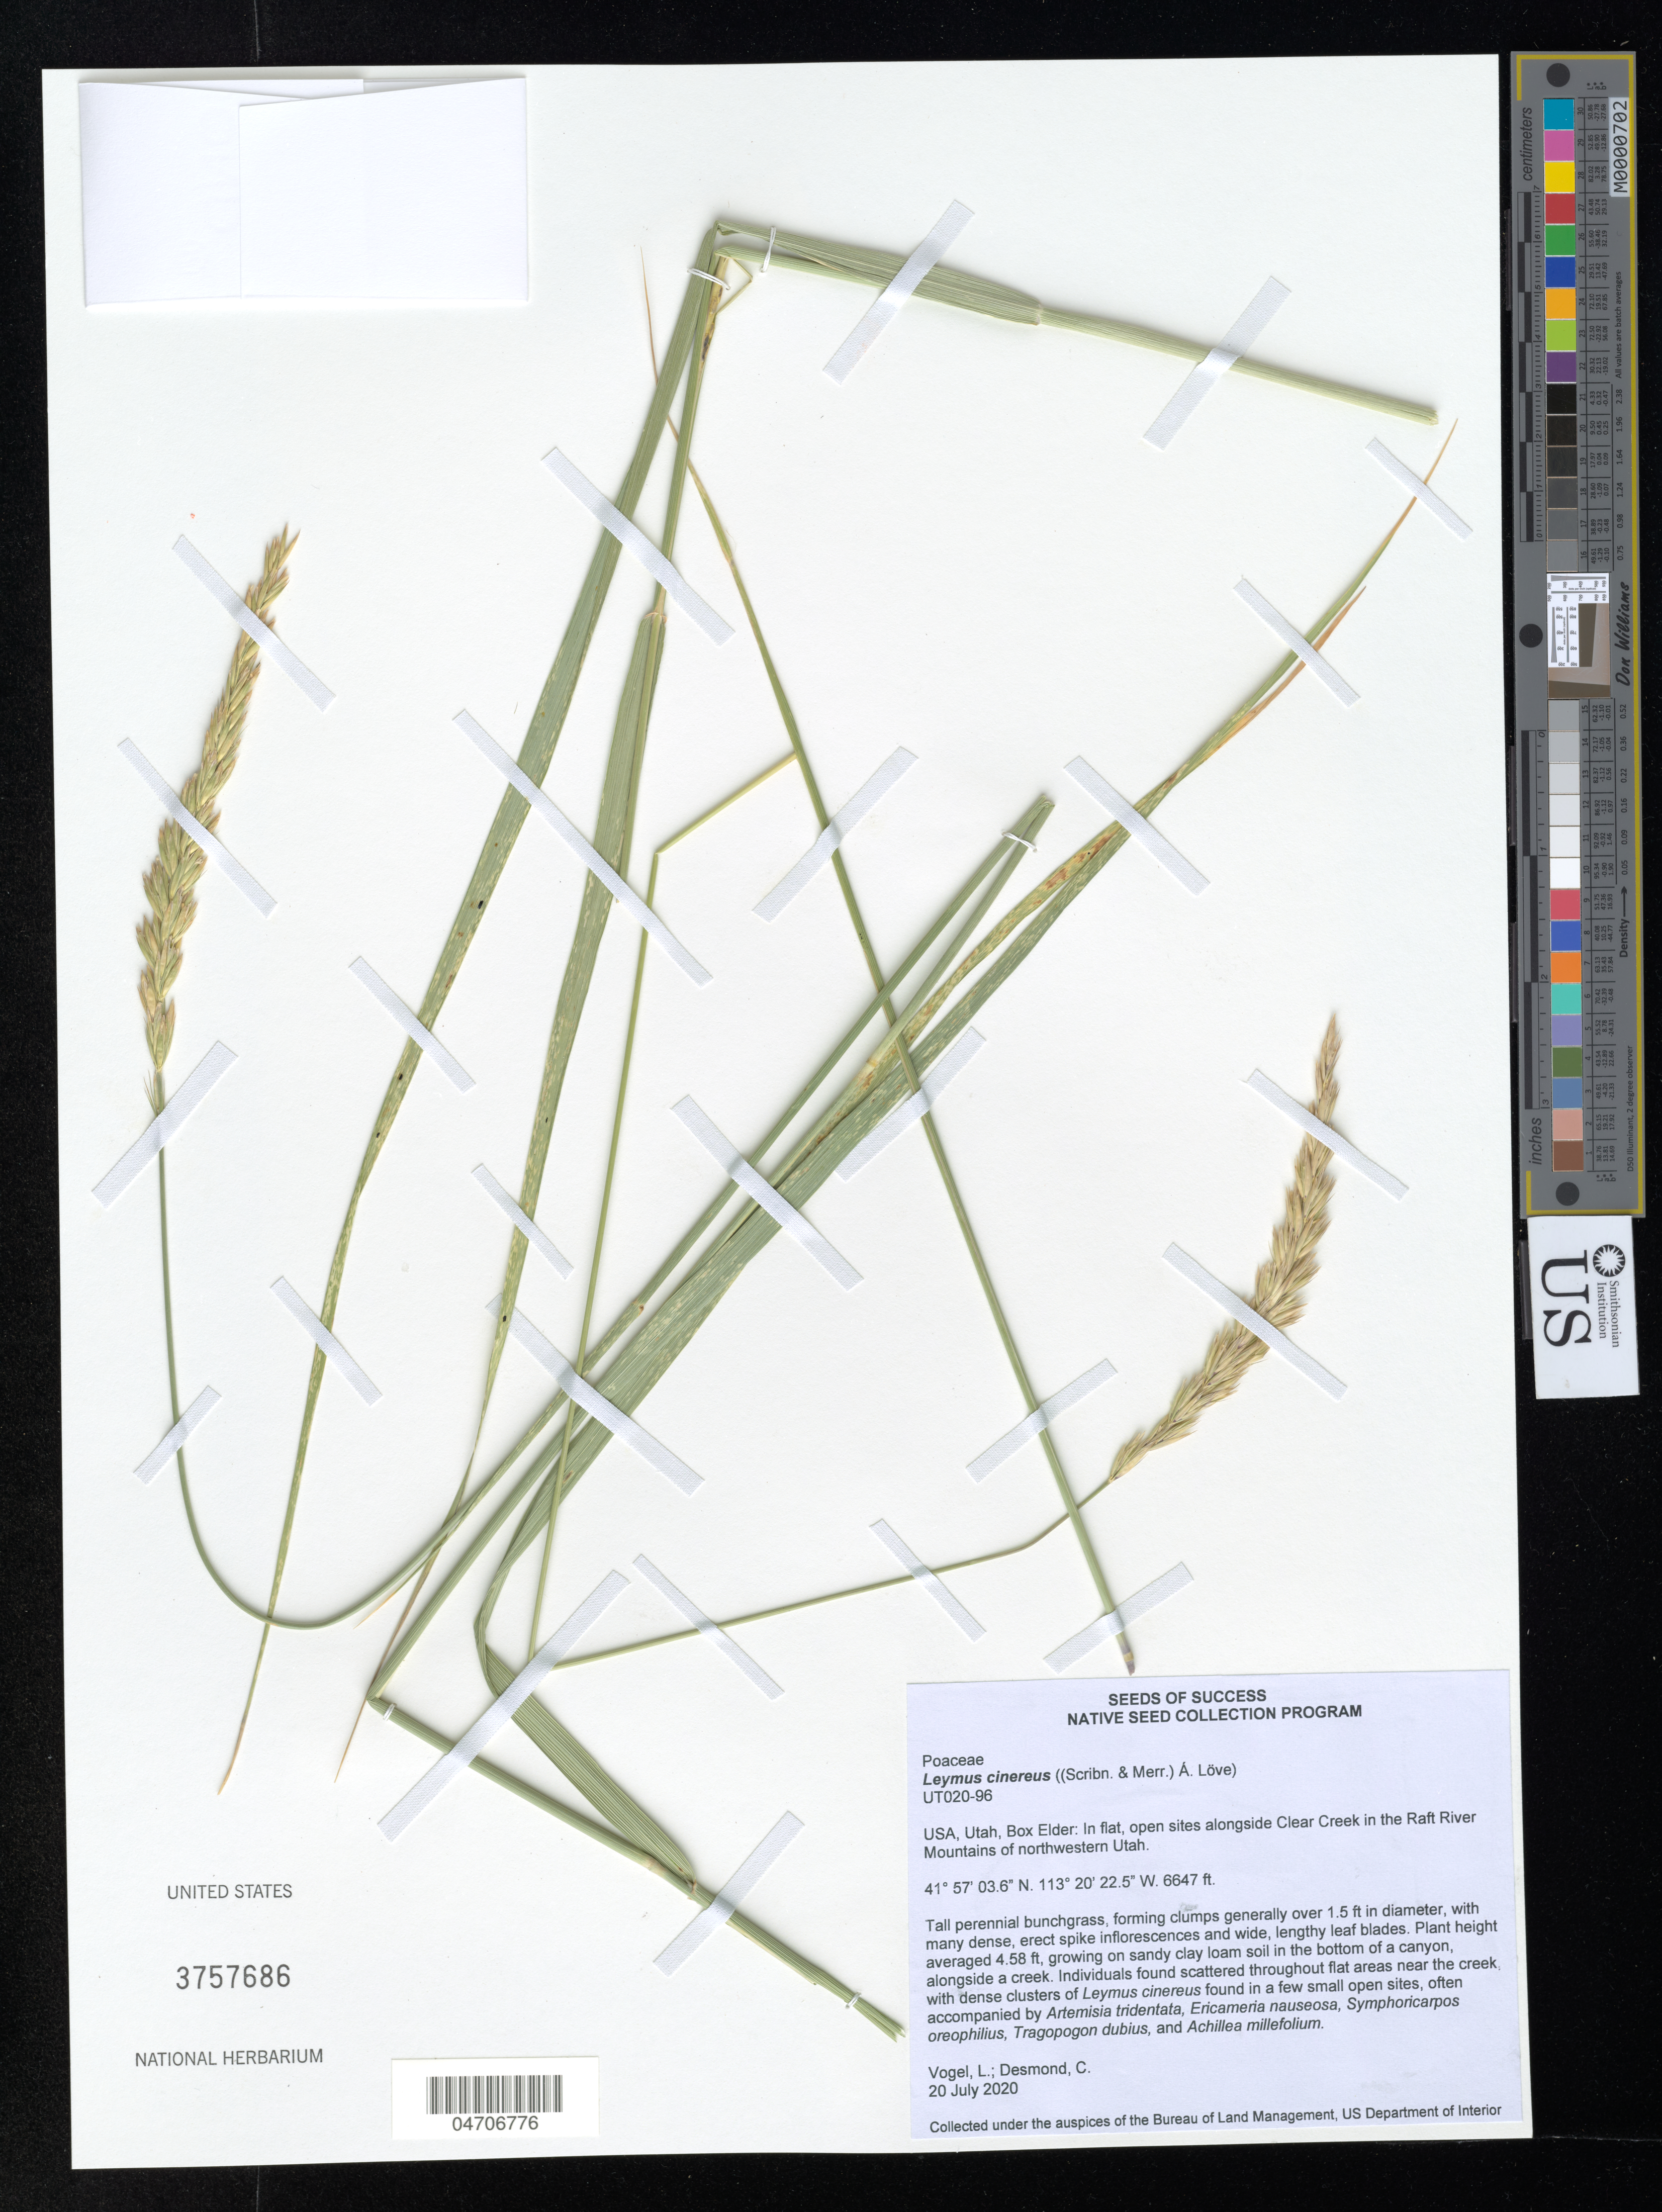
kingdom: Plantae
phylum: Tracheophyta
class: Liliopsida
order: Poales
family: Poaceae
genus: Leymus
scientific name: Leymus cinereus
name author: (Scribn. & Merr.) Á. Löve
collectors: L. H. Vogel & C. Desmond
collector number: UT020-96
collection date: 2020-07-20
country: United States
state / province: Utah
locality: Box Elder: In flat, open sites alongside Clear Creek in the Raft River Mountains of northwestern Utah.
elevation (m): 2026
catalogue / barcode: US 3757686